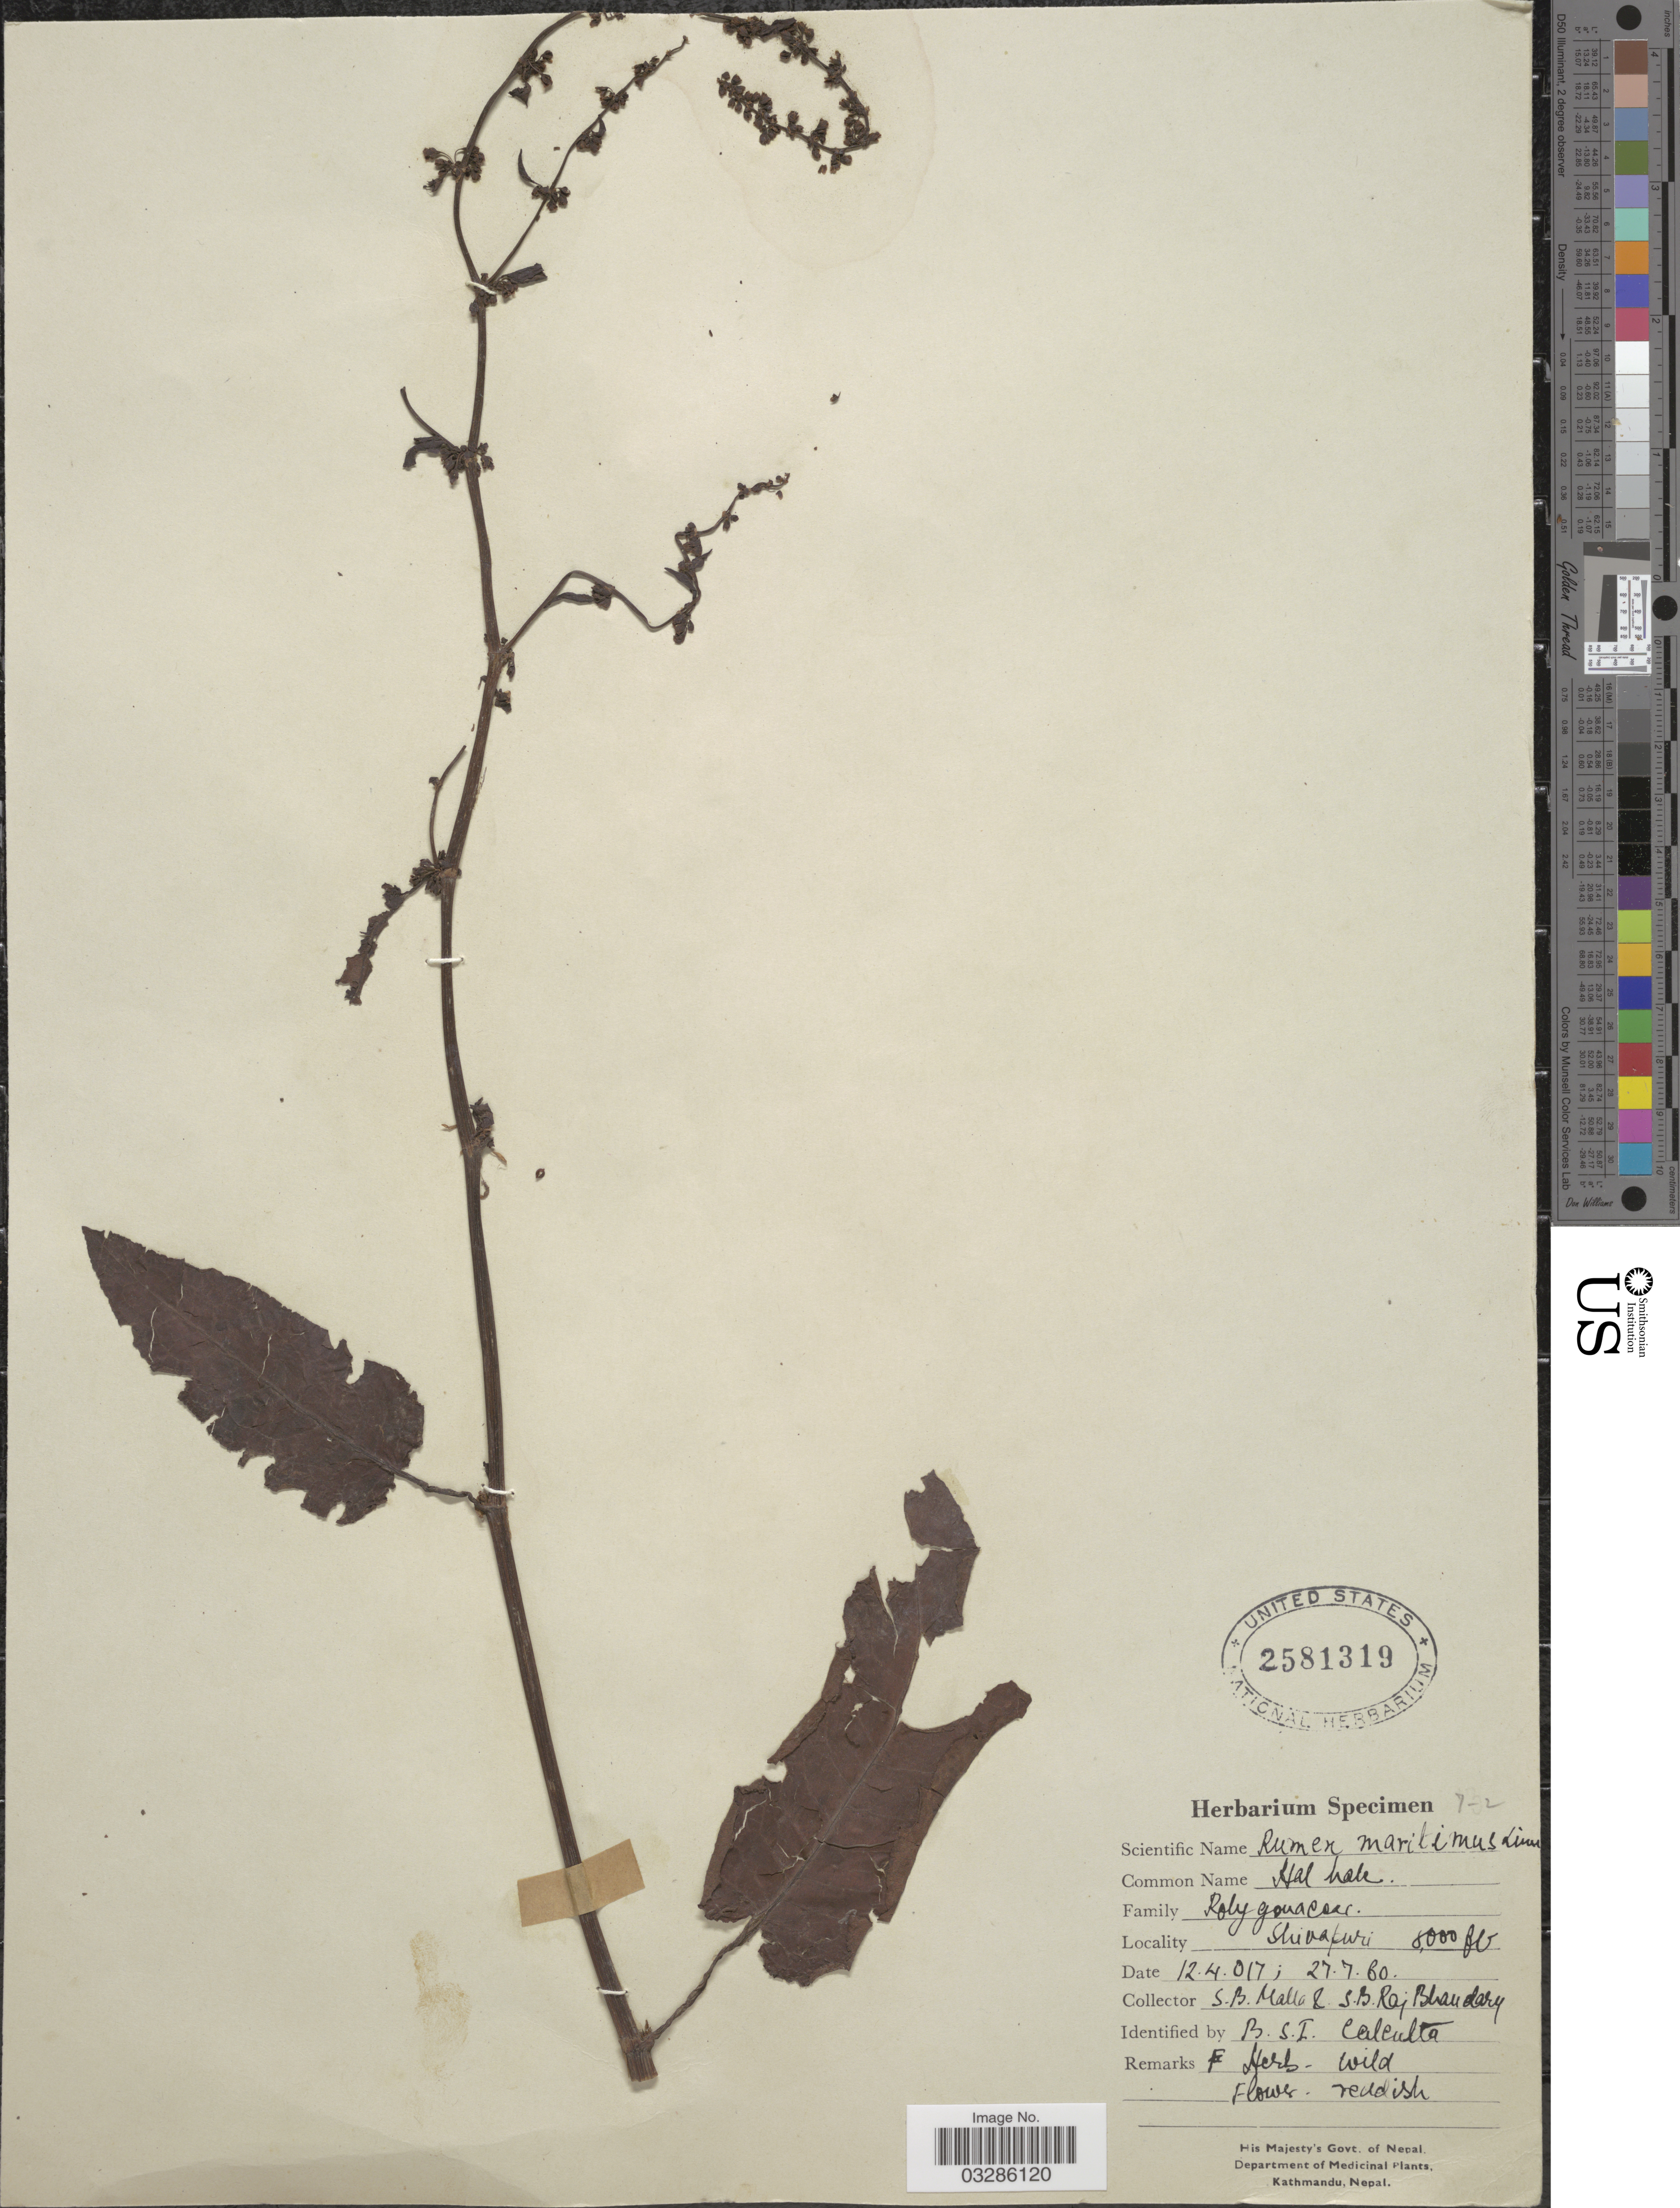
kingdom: Plantae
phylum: Tracheophyta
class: Magnoliopsida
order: Caryophyllales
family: Polygonaceae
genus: Rumex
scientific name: Rumex maritimus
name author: L.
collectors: S. Malla & S. Rajbhaudari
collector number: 7-2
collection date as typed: Transcribed d/m/y: 27/7/60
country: Nepal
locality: Shivapuri.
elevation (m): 2438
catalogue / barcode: US 2581319